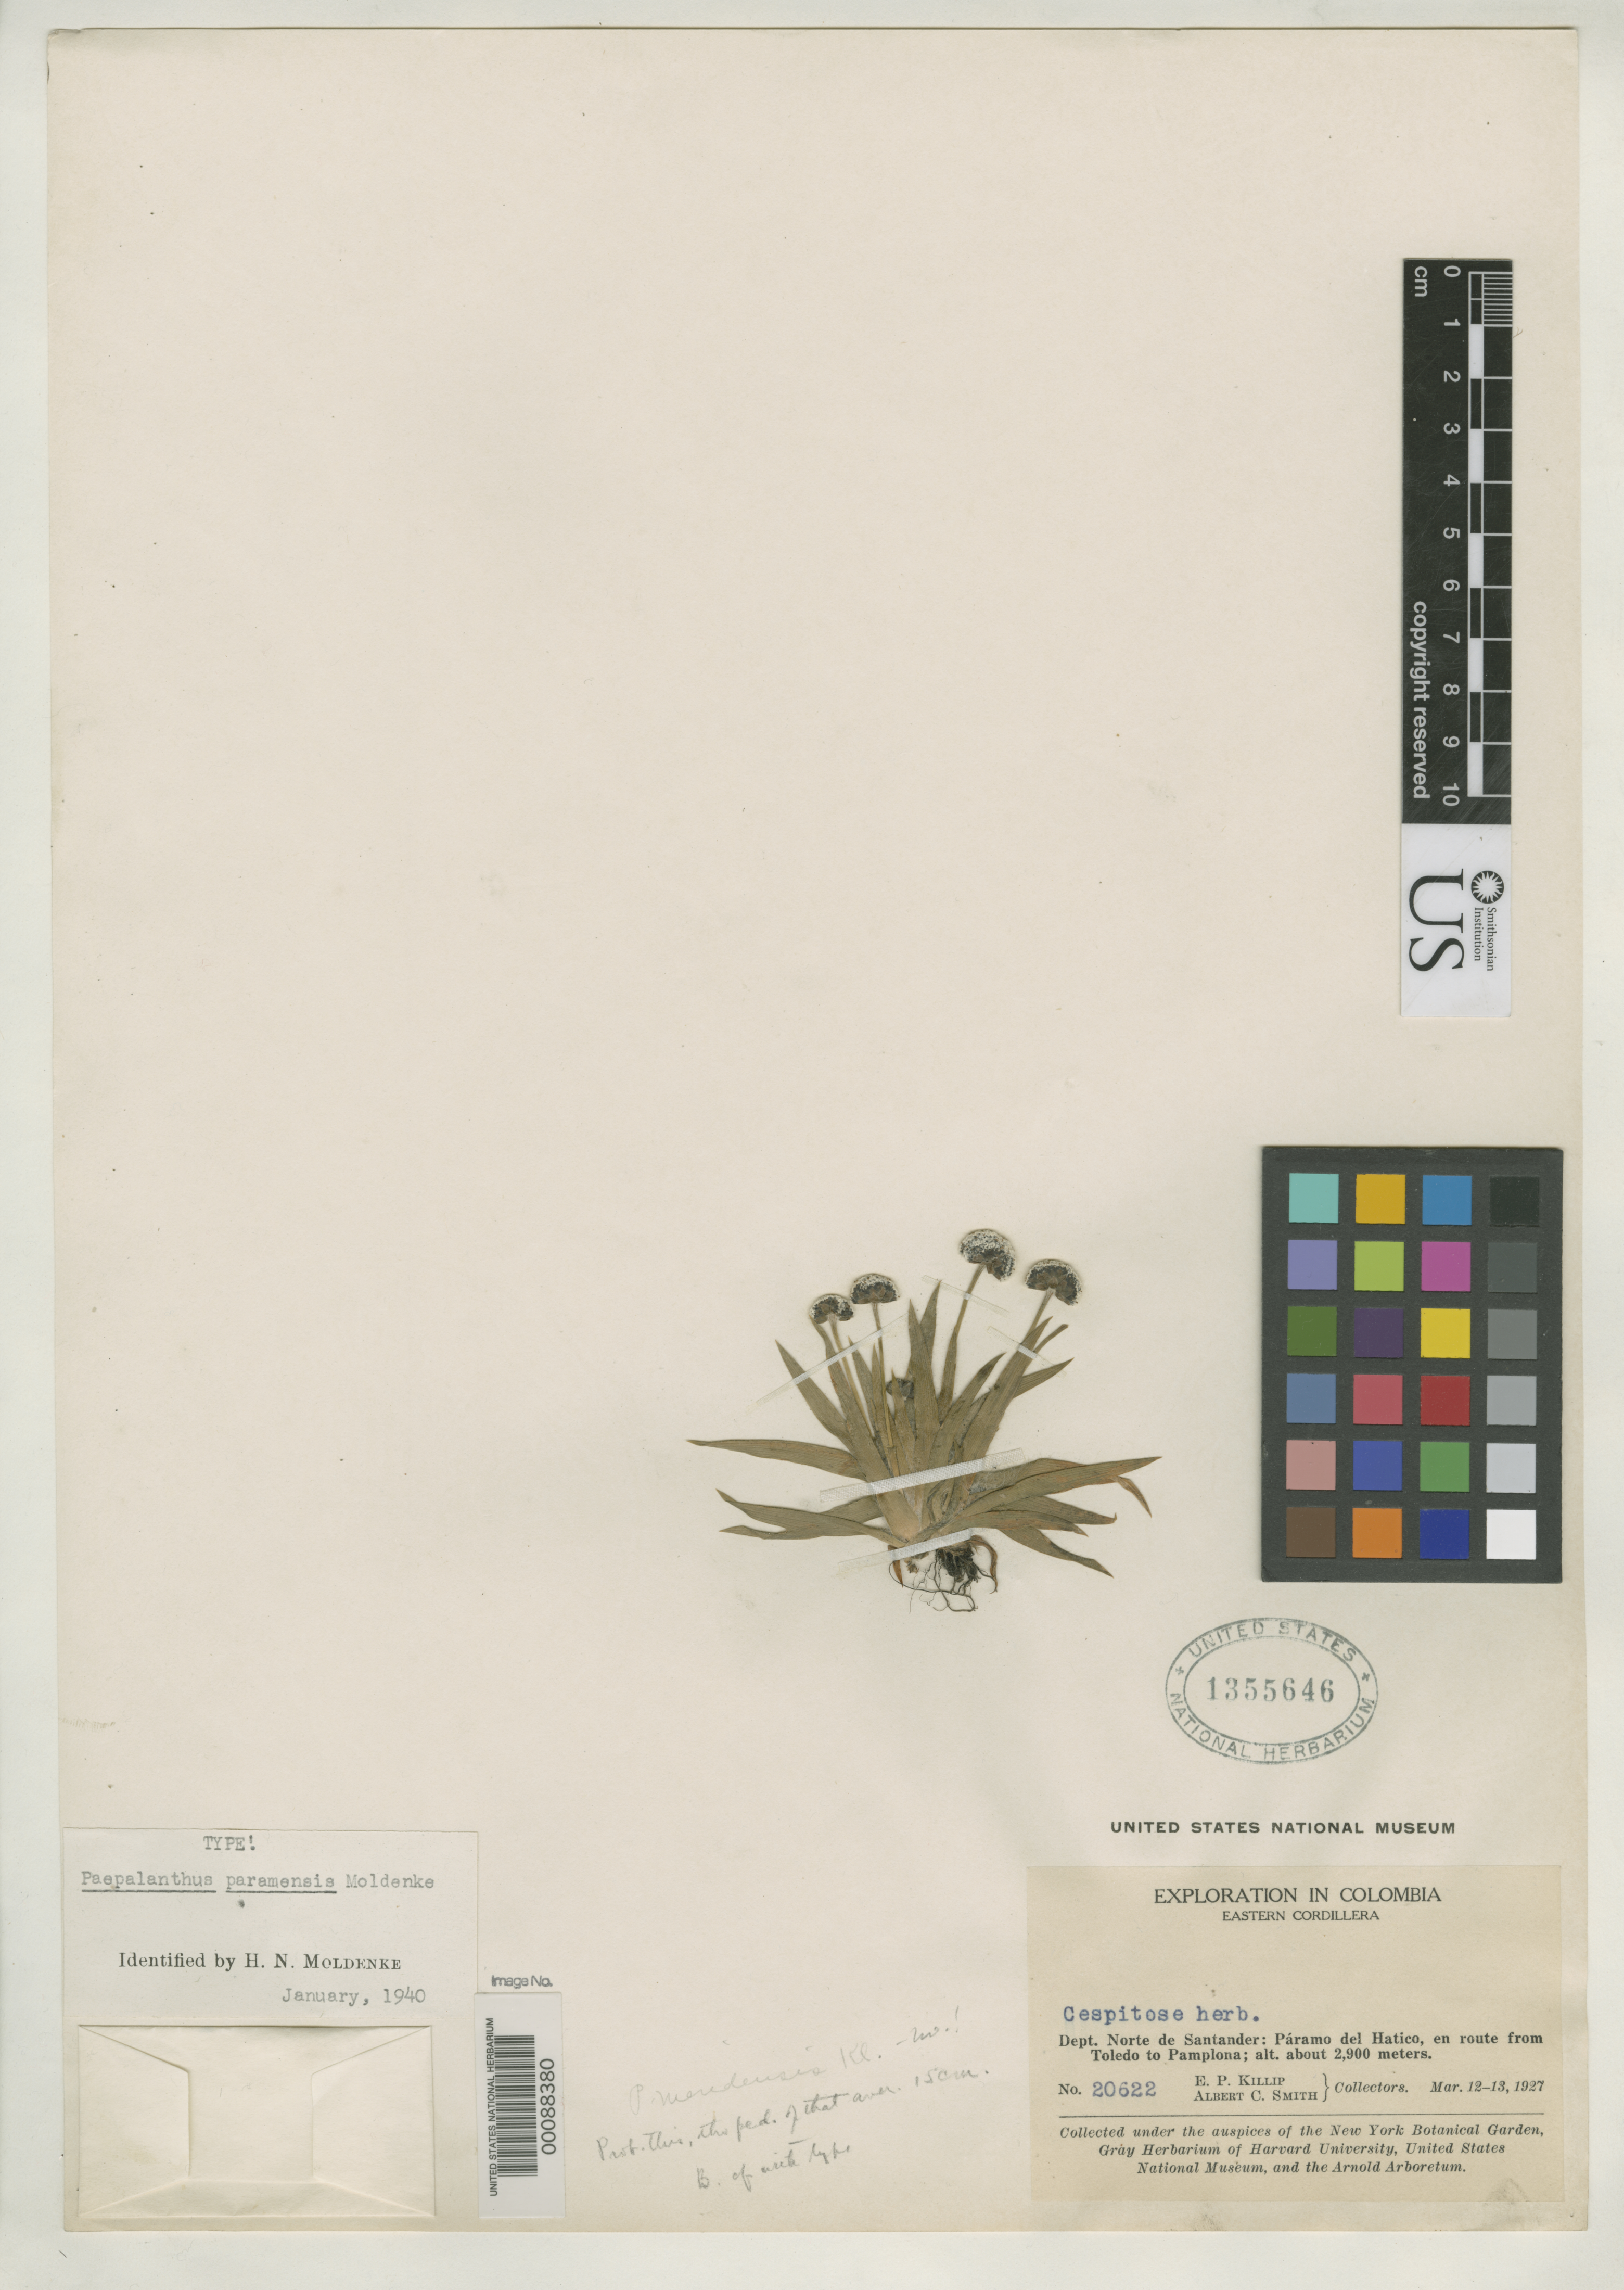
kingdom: Plantae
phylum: Tracheophyta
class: Liliopsida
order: Poales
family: Eriocaulaceae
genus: Paepalanthus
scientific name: Paepalanthus paramensis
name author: Moldenke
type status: Holotype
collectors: E. P. Killip & A. C. Smith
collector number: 20622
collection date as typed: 12 Mar 1927 to 13 Mar 1927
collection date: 1927-03-12/1927-03-13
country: Colombia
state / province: Norte de Santander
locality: Paramo del Hatico, between Toledo and Pamplona.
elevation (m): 2900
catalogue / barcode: US 1355646